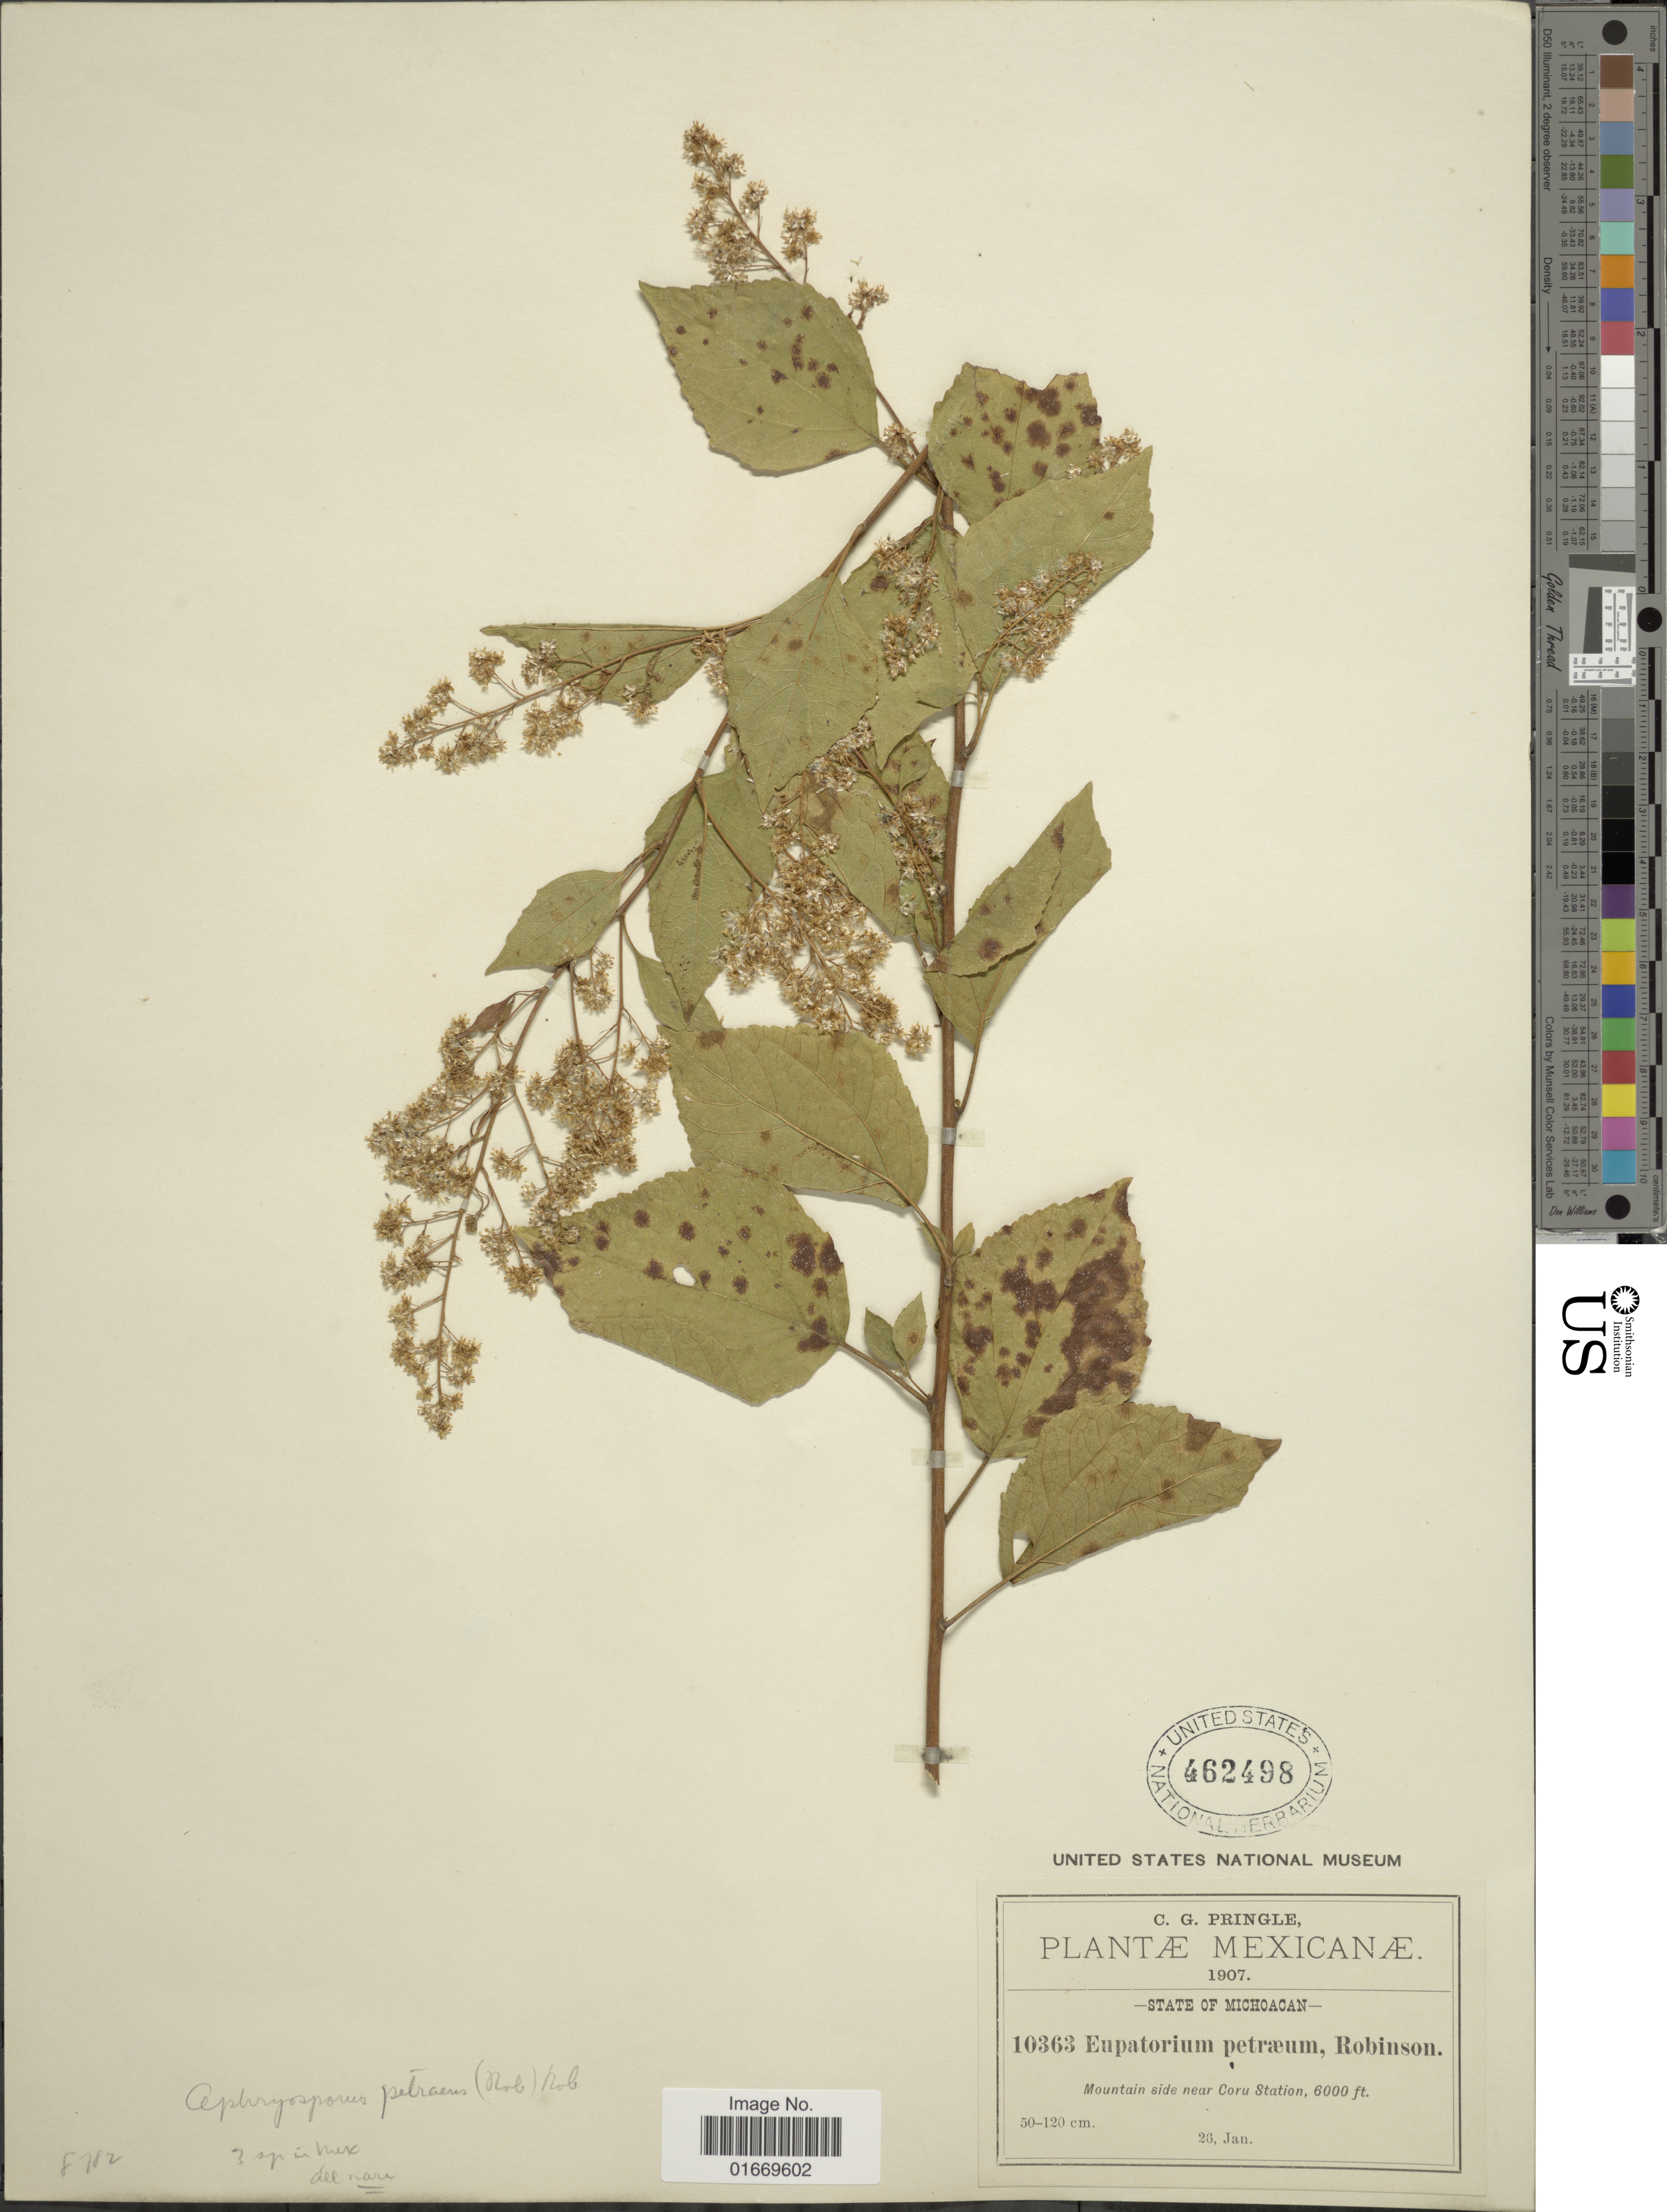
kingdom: Plantae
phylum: Tracheophyta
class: Magnoliopsida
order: Asterales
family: Asteraceae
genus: Decachaeta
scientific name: Decachaeta ovatifolia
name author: (DC.) R.M. King & H. Rob.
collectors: C. G. Pringle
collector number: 10363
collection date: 1907-01-26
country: Mexico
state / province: Michoacán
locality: State of Michoacán. Mountain side near Coru Station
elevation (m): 1829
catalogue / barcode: US 462498